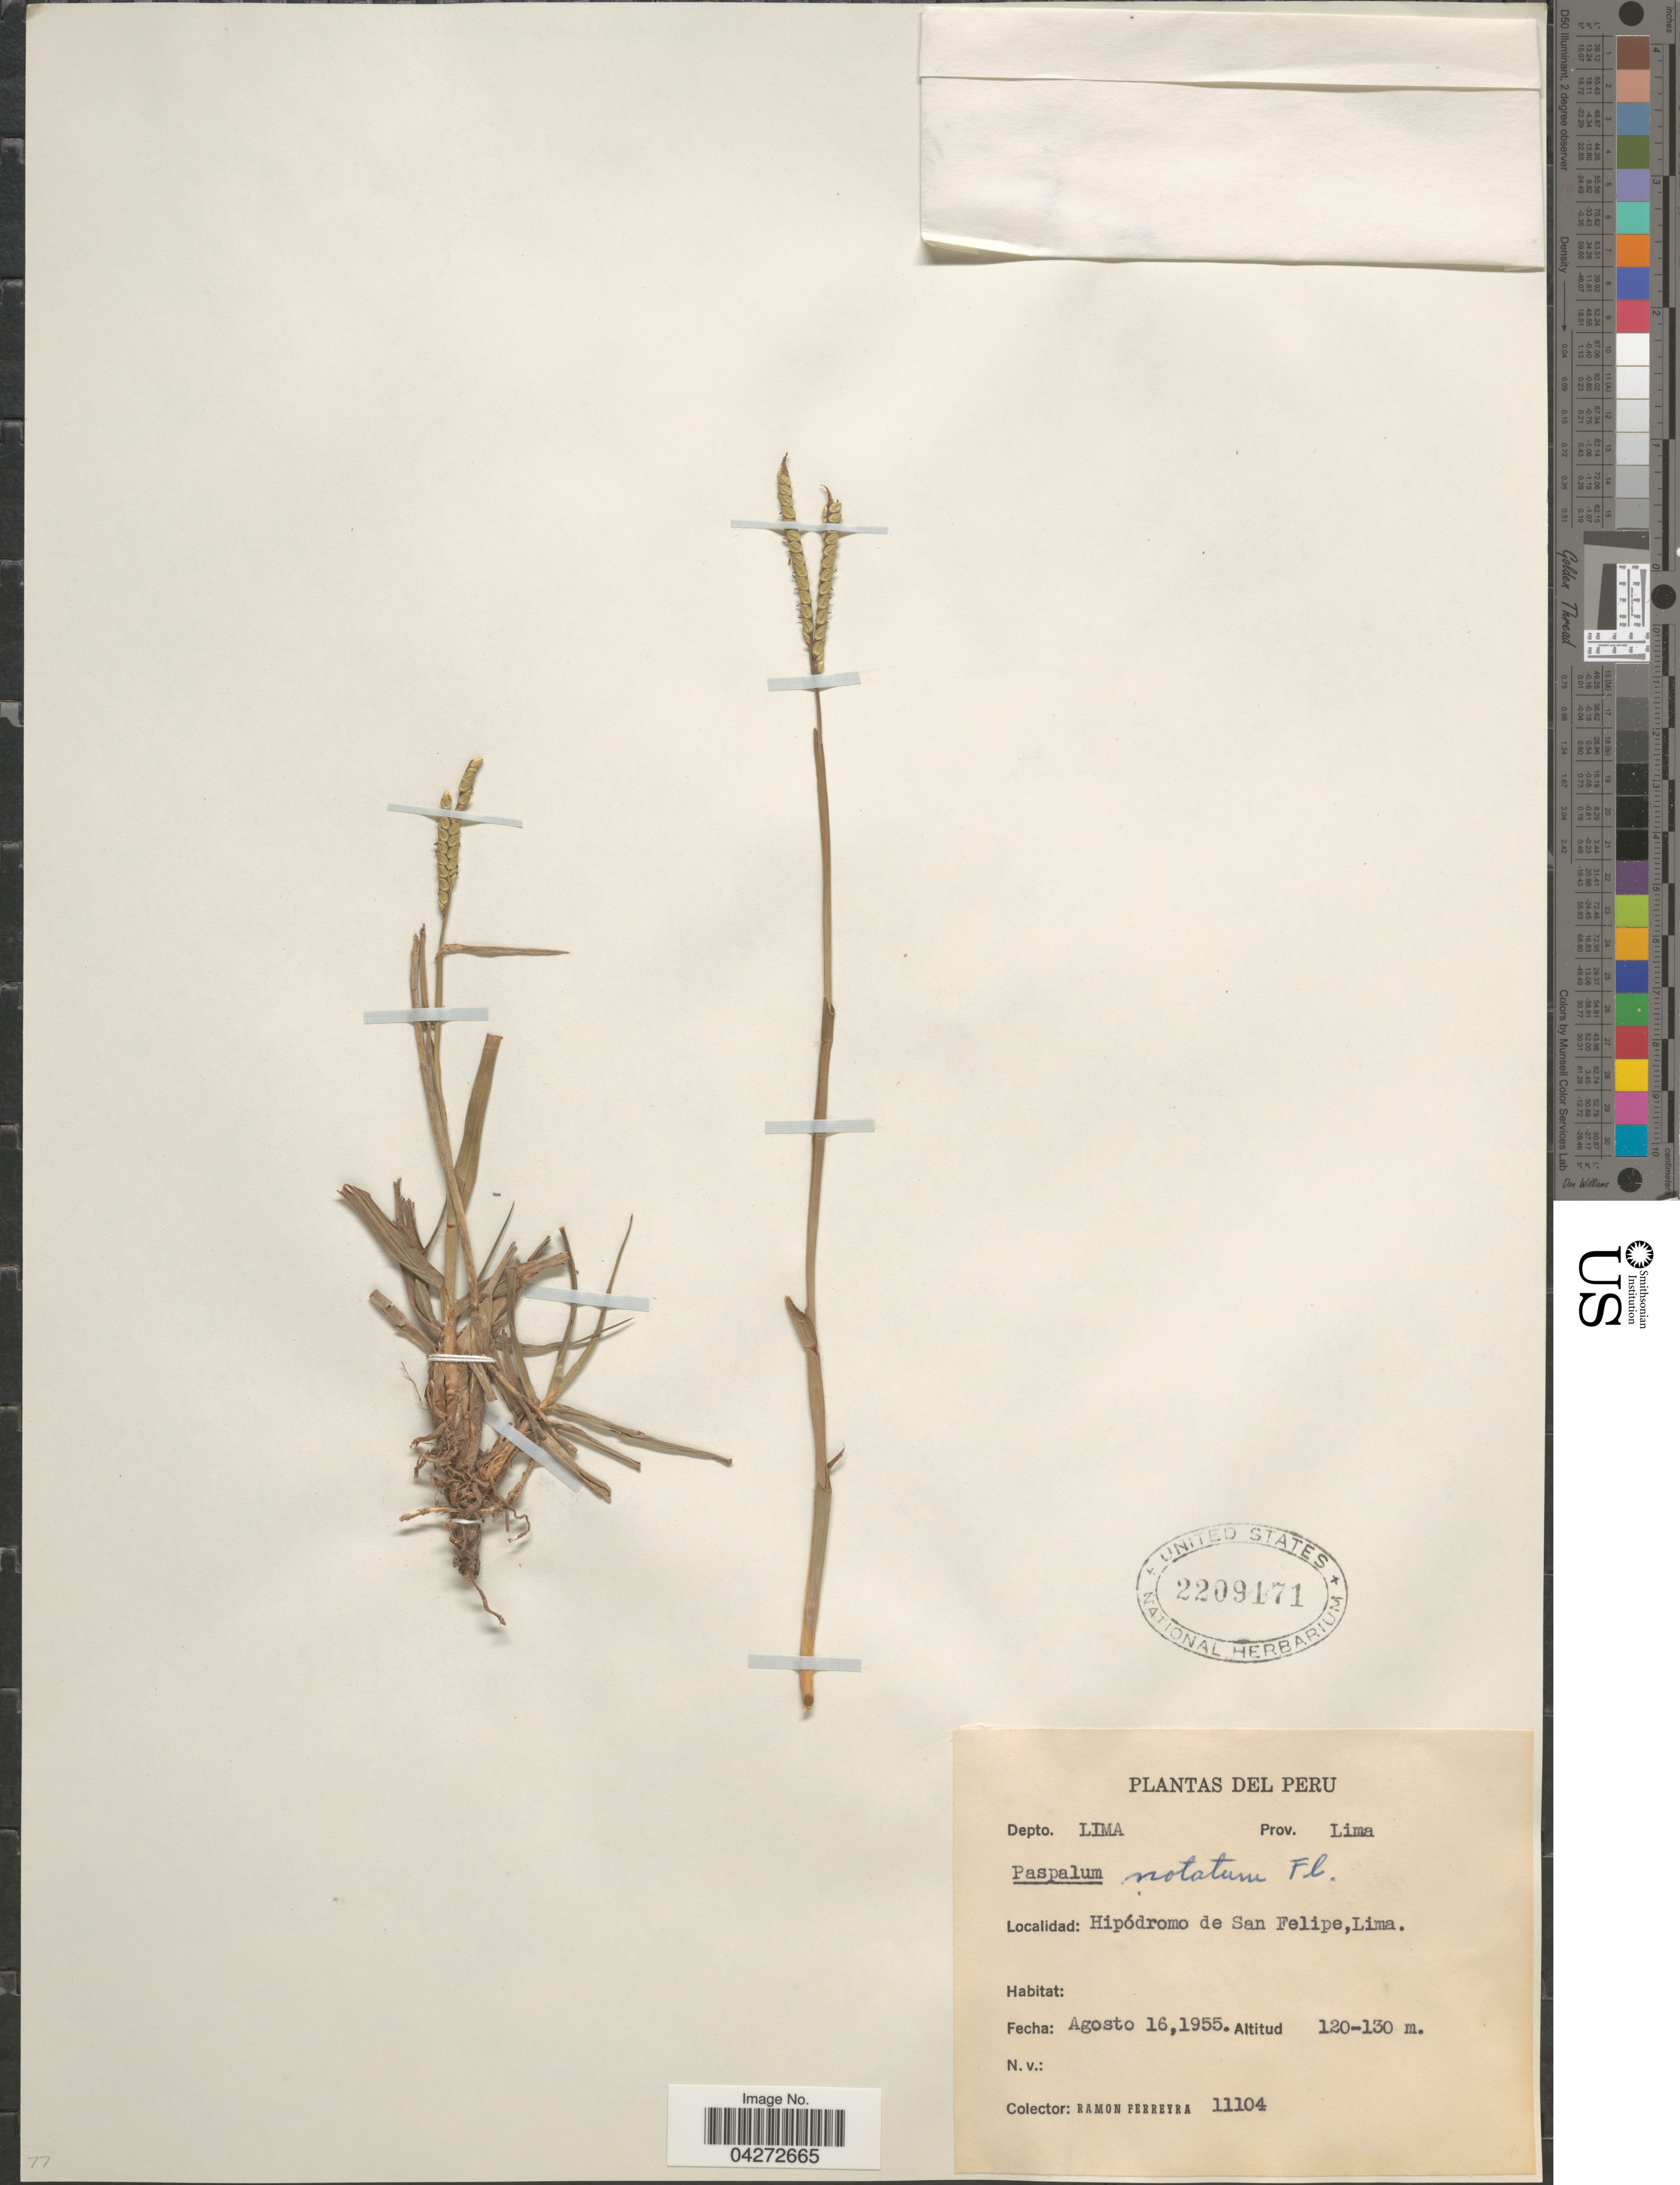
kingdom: Plantae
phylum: Tracheophyta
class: Liliopsida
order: Poales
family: Poaceae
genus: Paspalum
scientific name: Paspalum notatum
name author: Flüggé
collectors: R. A. Ferreyra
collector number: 11104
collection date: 1955-08-16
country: Peru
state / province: Lima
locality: Depto. Lima. Prov. Lima. Hipódromo de San Felipe, Lima.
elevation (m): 120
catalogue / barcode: US 2209171